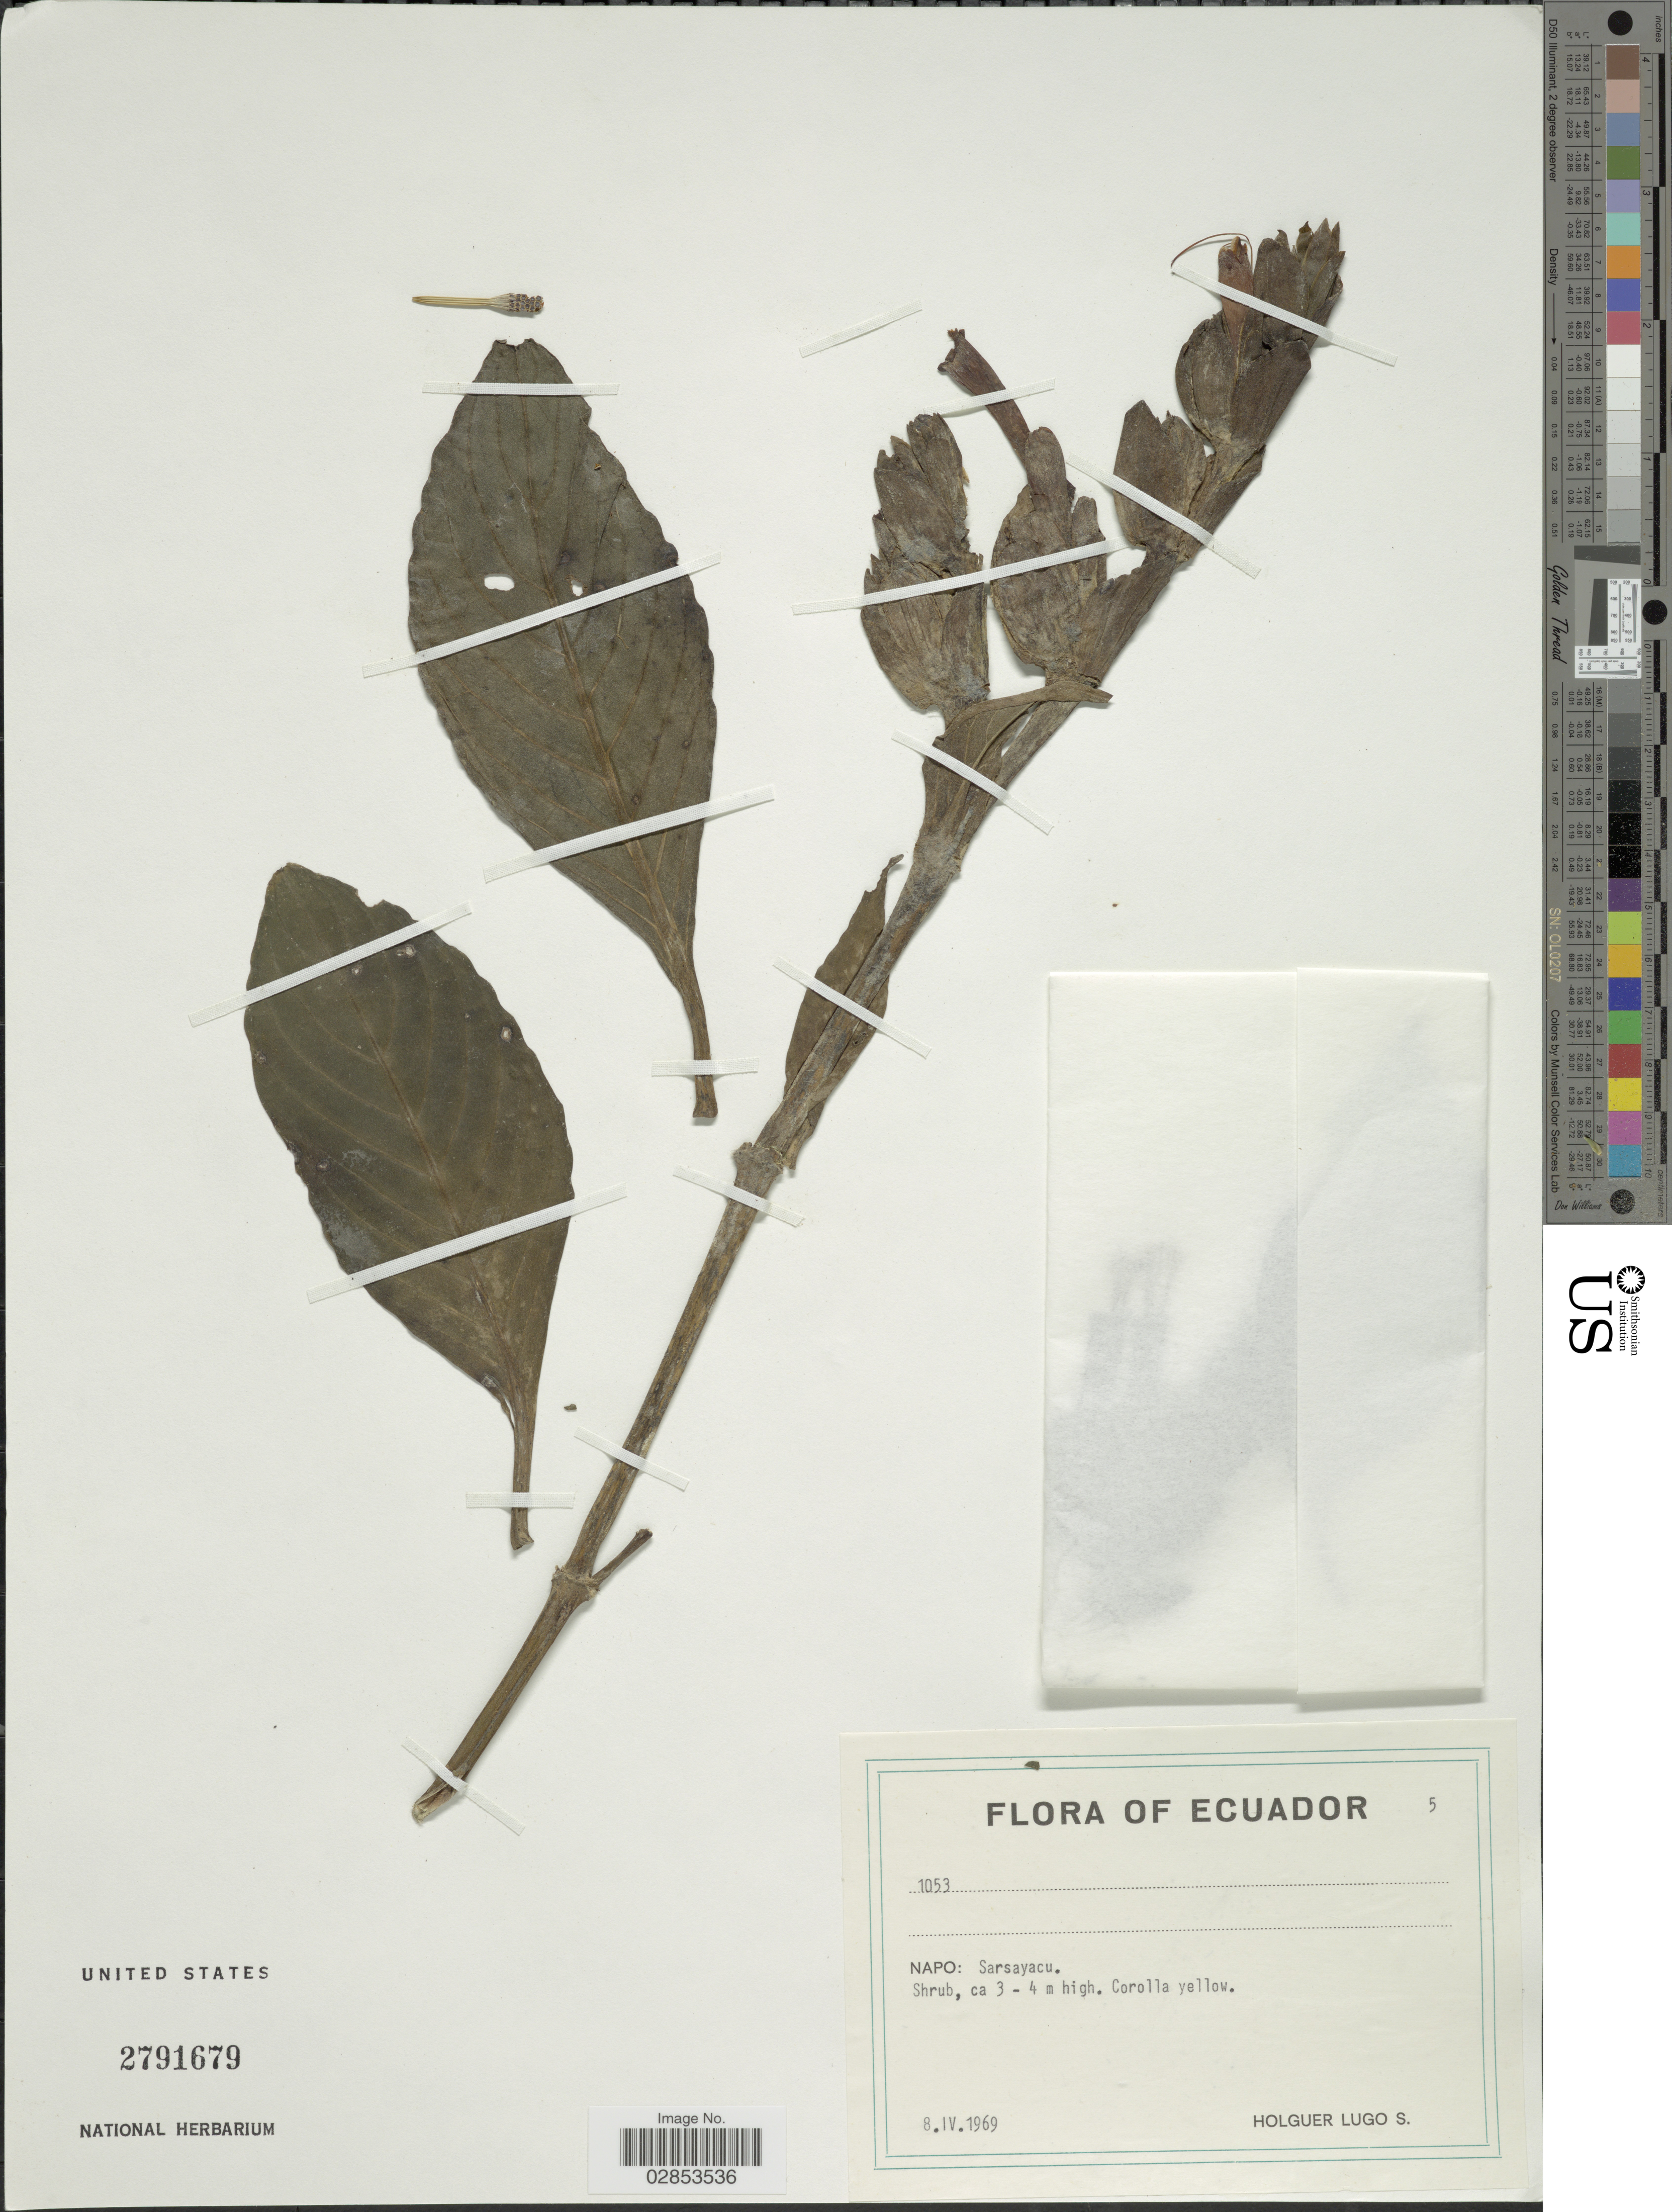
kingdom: Plantae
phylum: Tracheophyta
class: Magnoliopsida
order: Lamiales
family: Acanthaceae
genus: Sanchezia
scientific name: Sanchezia oblonga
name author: Ruiz & Pav.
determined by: Azevedo, Igor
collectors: H. Lugo S.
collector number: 1053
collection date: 1969-04-08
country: Ecuador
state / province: Napo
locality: Sarsayacu.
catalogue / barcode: US 2791679